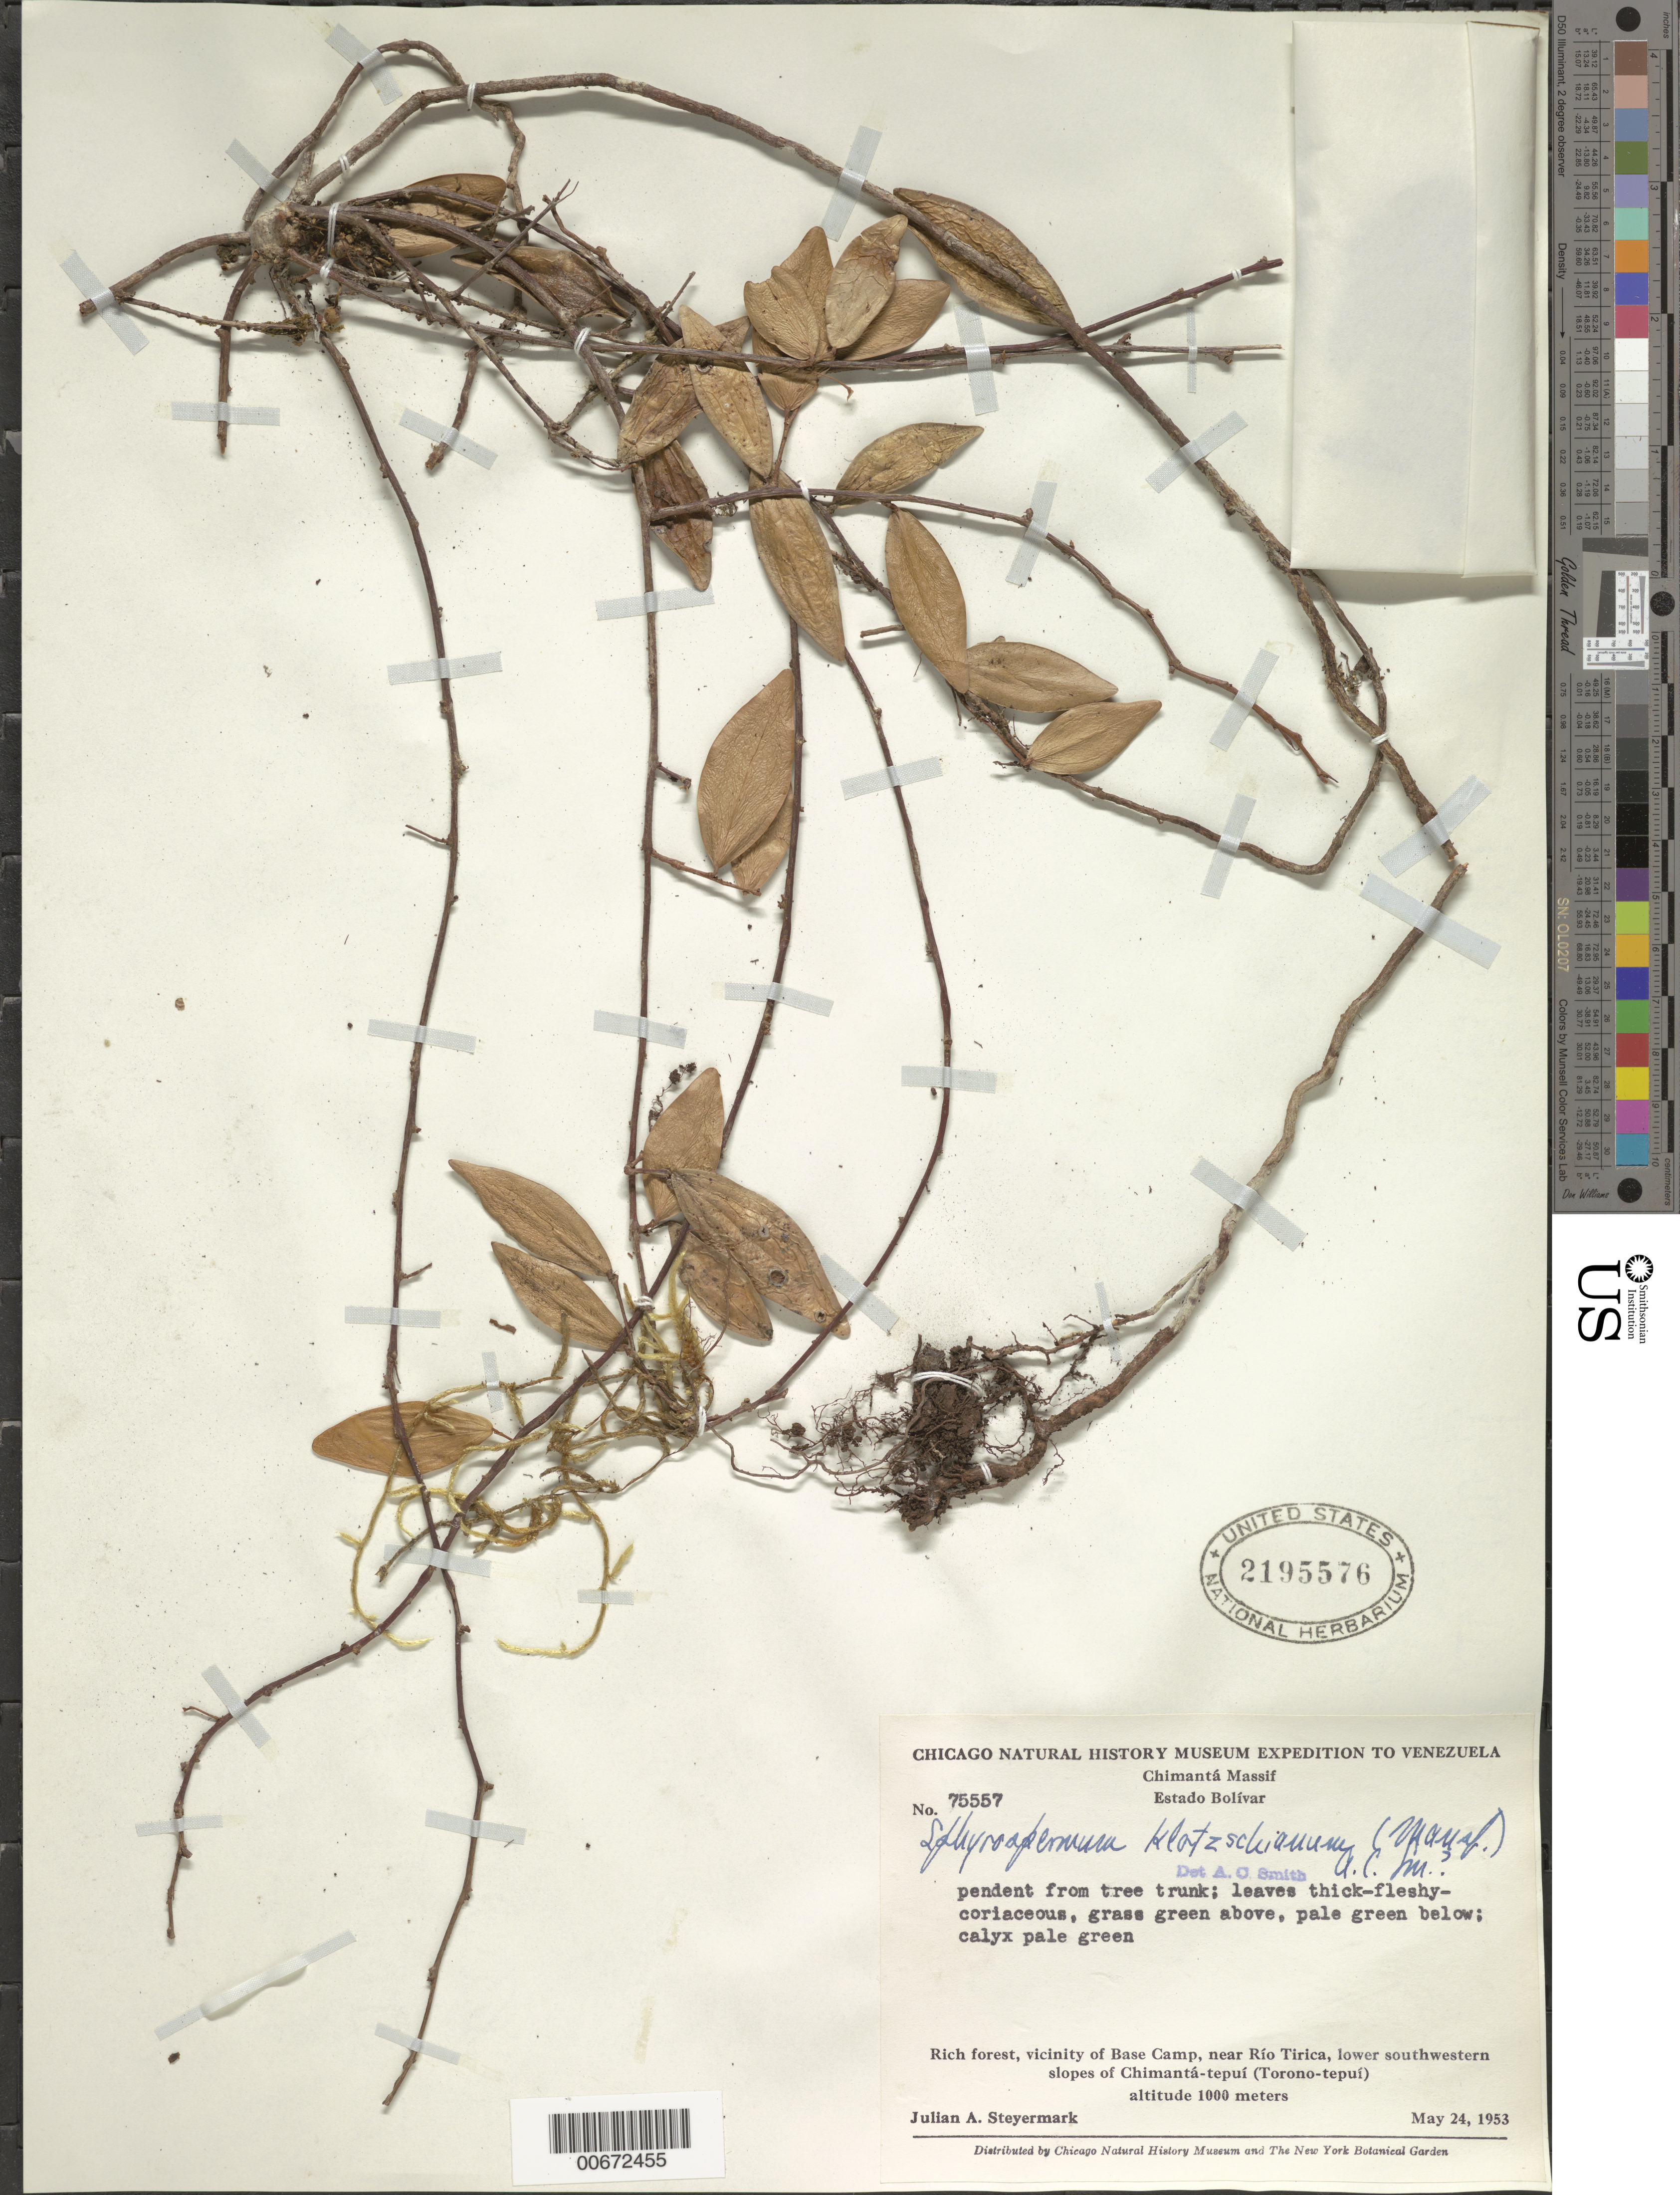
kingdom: Plantae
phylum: Tracheophyta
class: Magnoliopsida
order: Ericales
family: Ericaceae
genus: Sphyrospermum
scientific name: Sphyrospermum klotzschianum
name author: (Mansf.) A.C. Sm.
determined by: Smith, A. C.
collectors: J. Steyermark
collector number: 75557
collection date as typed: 24-May-53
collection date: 1953-05-24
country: Venezuela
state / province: Bolívar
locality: Chimantá-tepuí (Torono-tepuí), Chimantá Massif, near Río Tirica, lower SW slopes of tepuí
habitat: Rich forest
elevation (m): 1000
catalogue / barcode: US 2195576